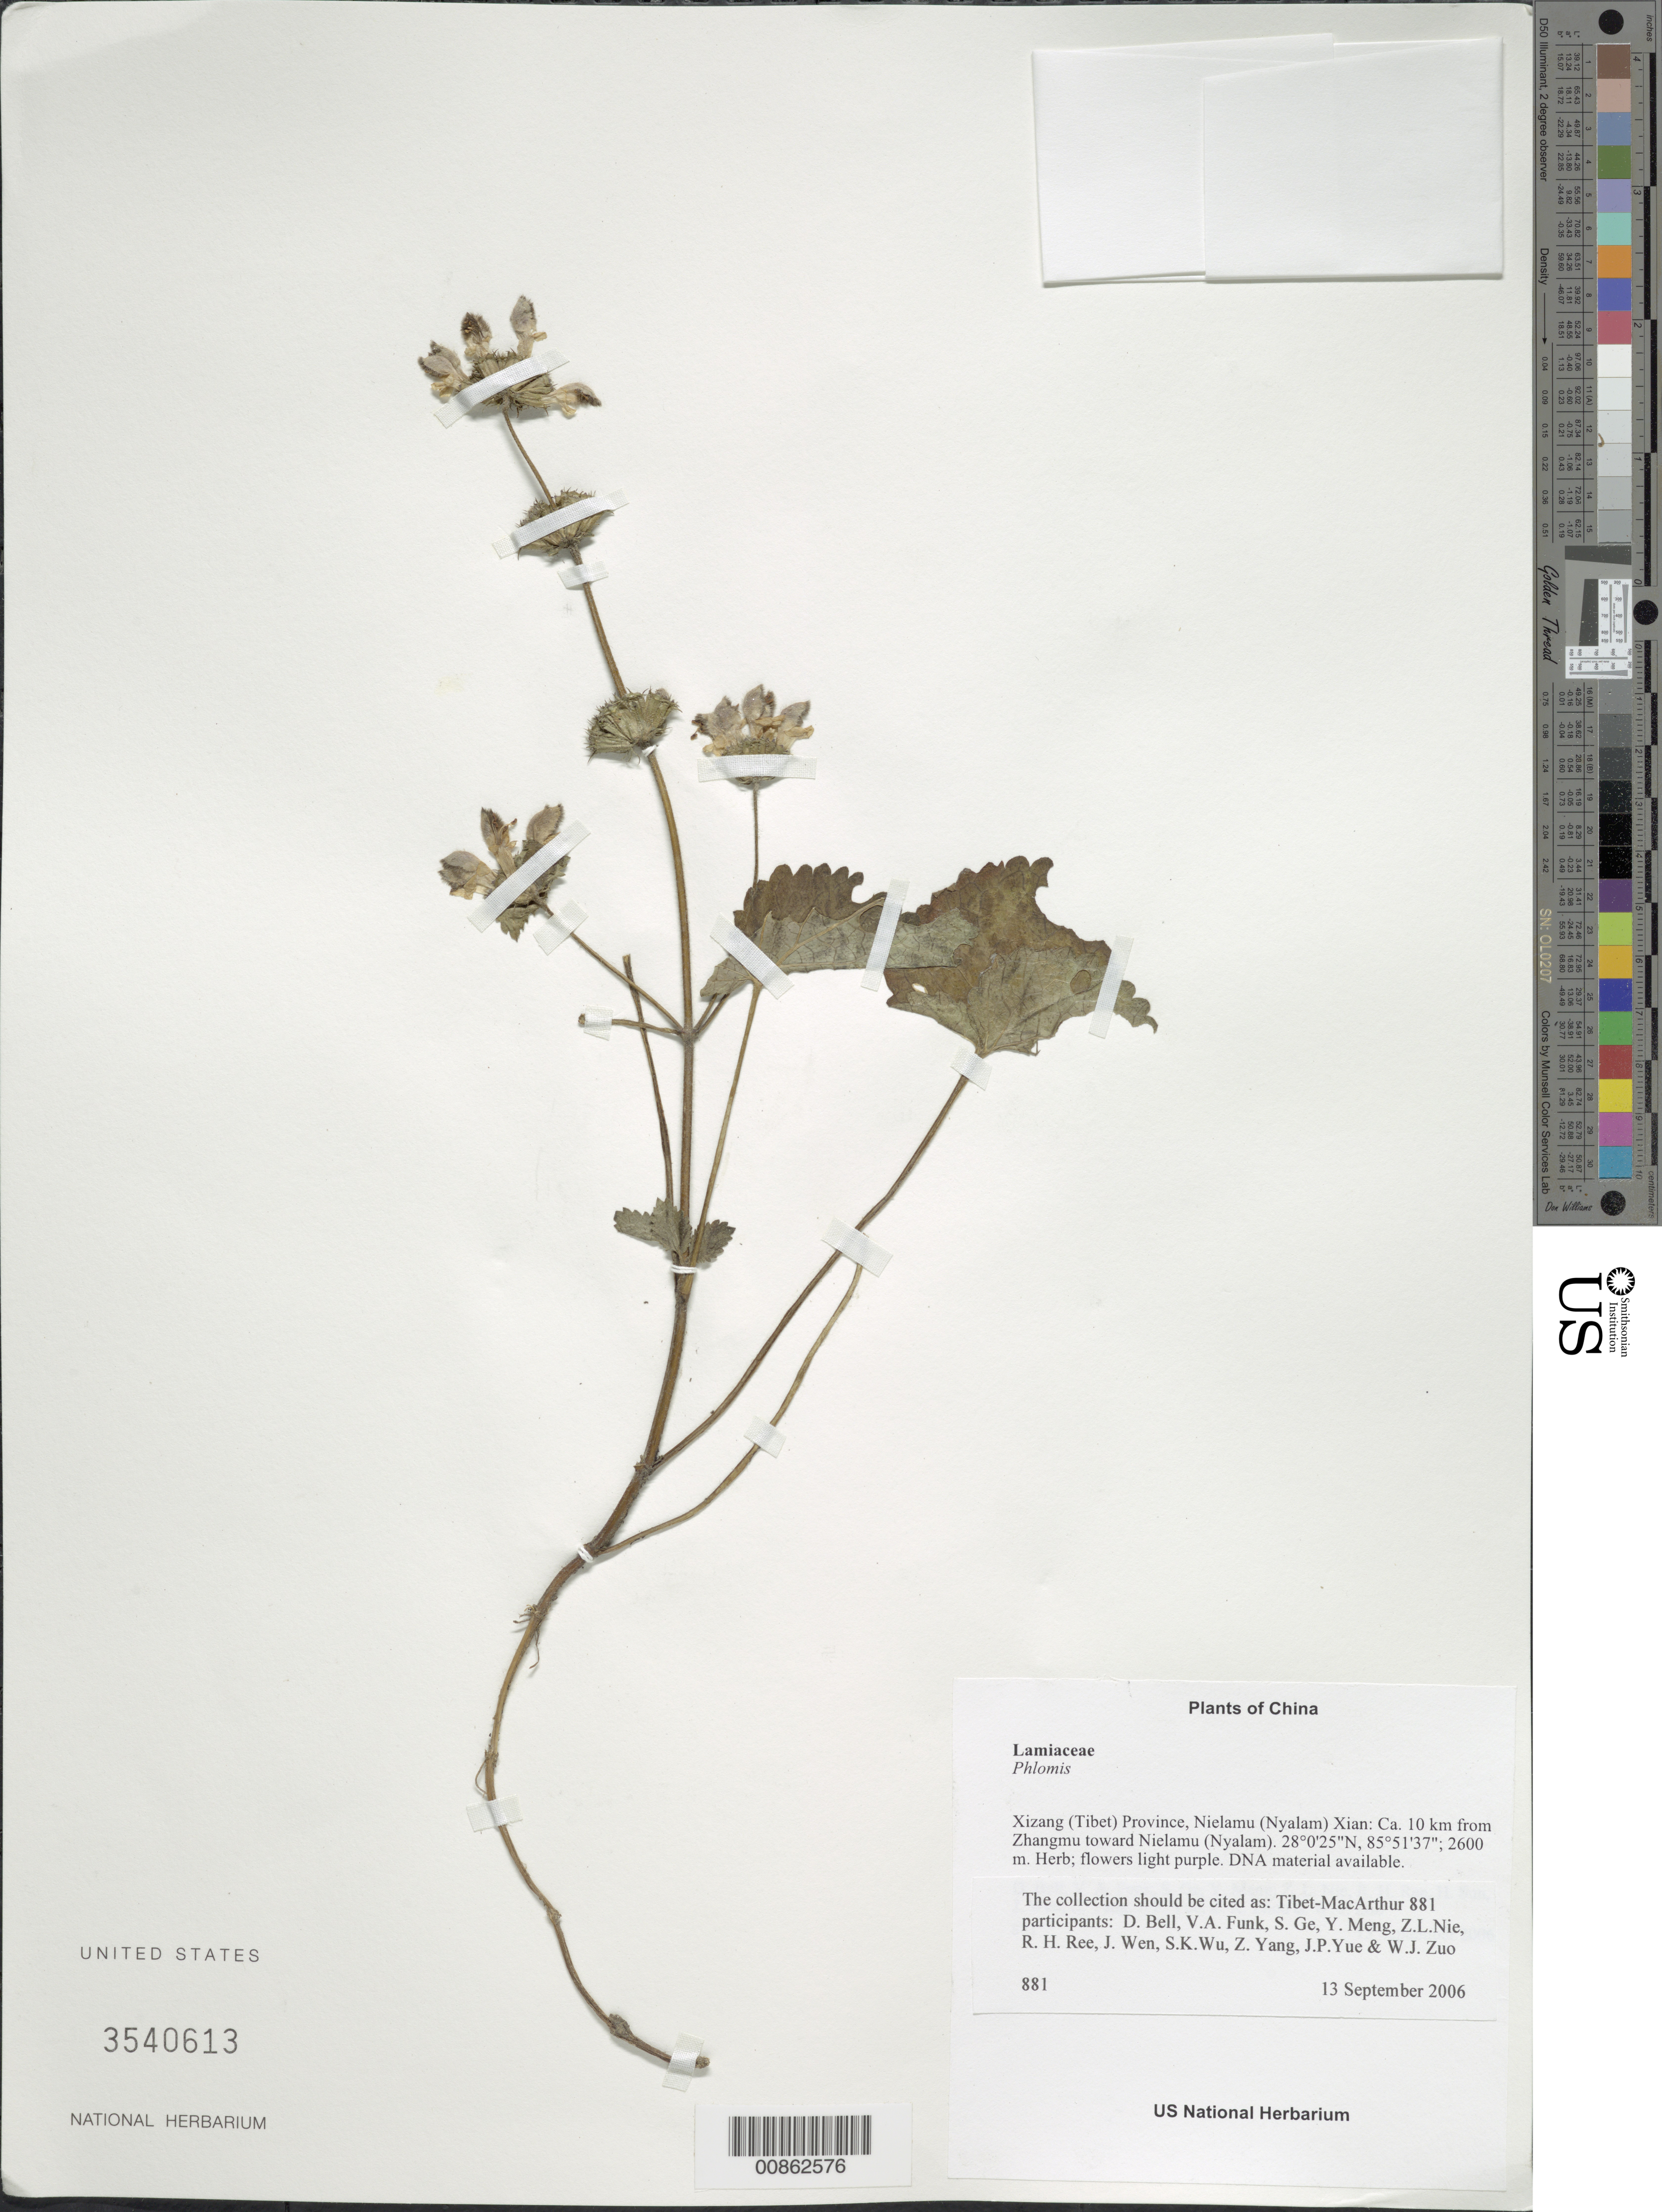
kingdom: Plantae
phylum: Tracheophyta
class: Magnoliopsida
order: Lamiales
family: Lamiaceae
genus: Phlomis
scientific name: Phlomis sp.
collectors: Tibet-MacArthur, D. A. Bell, V. Funk, S. Ge, Y. Meng, Z. Nie, R. Ree, H. Sun, J. Wen, Z. Yang, J. Yue, Z. Zhou & W. Zuo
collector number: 881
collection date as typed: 13 Sep 2006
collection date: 2006-09-13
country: China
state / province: Xizang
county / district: Nielamu (Nyalam) Xian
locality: Ca. 10 km from Zhangmu toward Nielamu (Nyalam).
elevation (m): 2600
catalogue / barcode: US 3540613